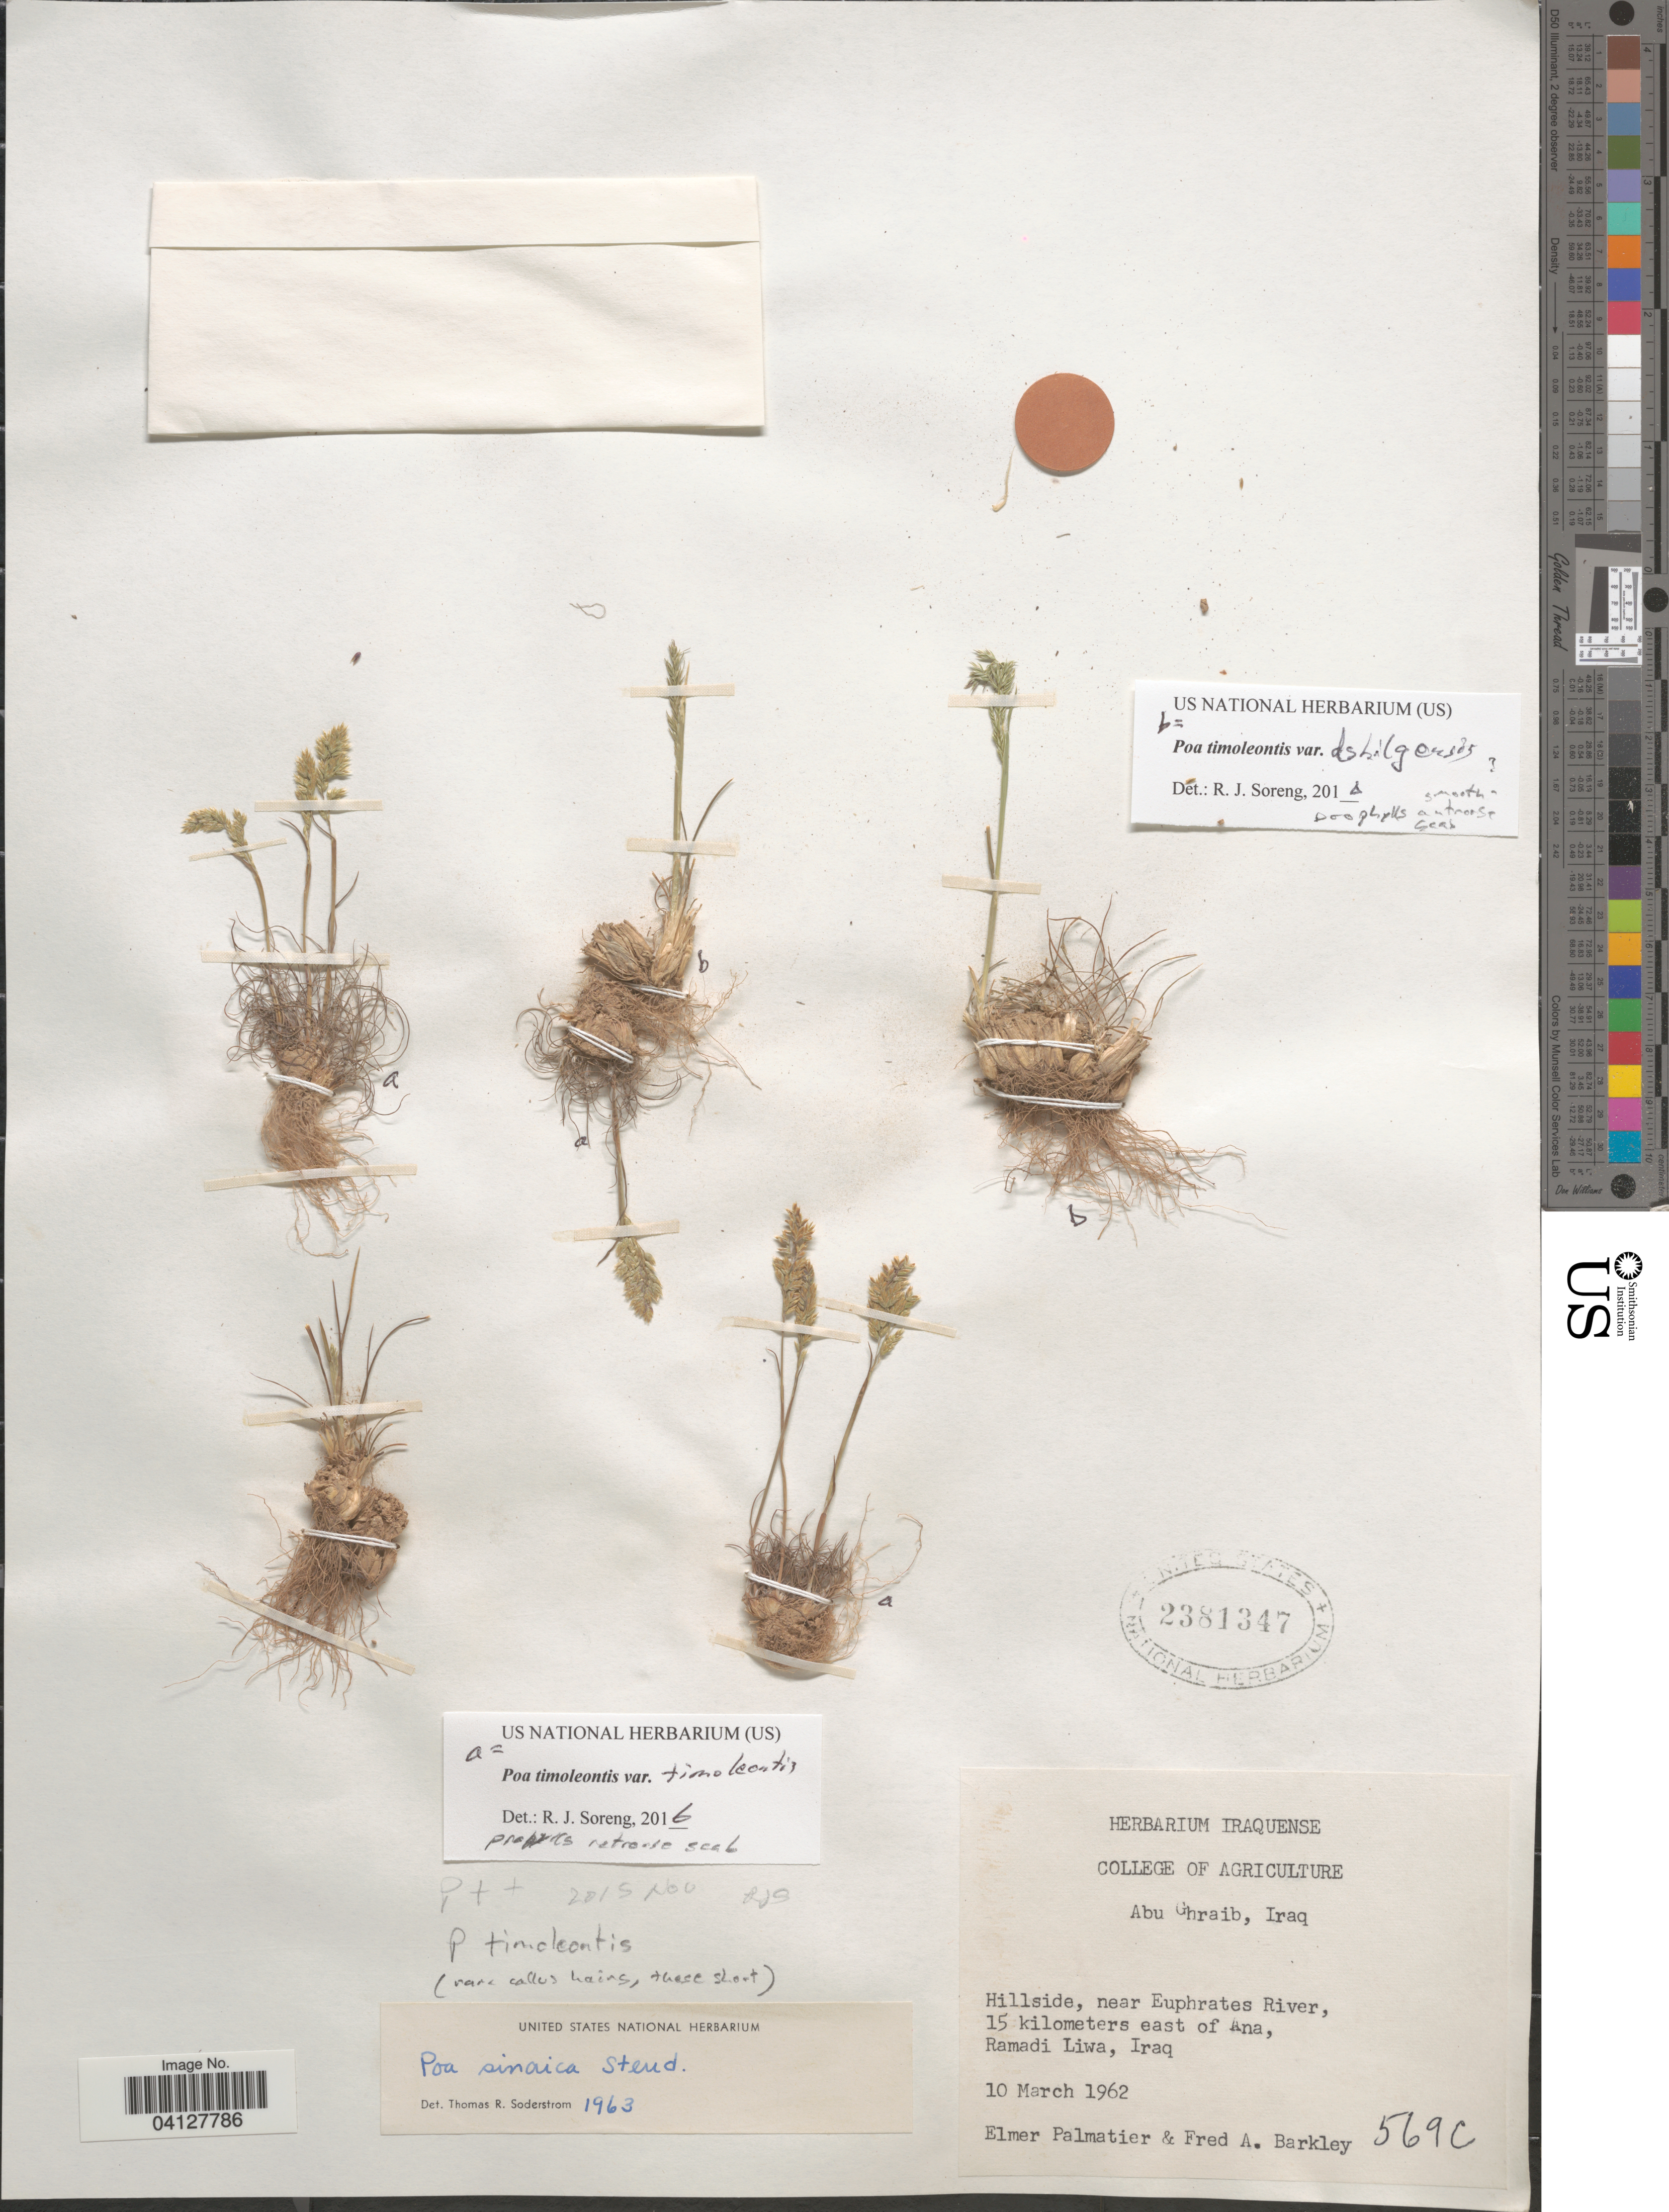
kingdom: Plantae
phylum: Tracheophyta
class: Liliopsida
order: Poales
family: Poaceae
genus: Poa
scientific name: Poa timoleontis var. timoleontis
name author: Heldr. ex Boiss.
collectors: E. Palmatier & F. A. Barkley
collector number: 569C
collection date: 1962-03-10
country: Iraq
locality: Hillside, near Euphrates River, 15 kilometers east of Ana, Ramadi Liwa.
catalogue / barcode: US 2381347